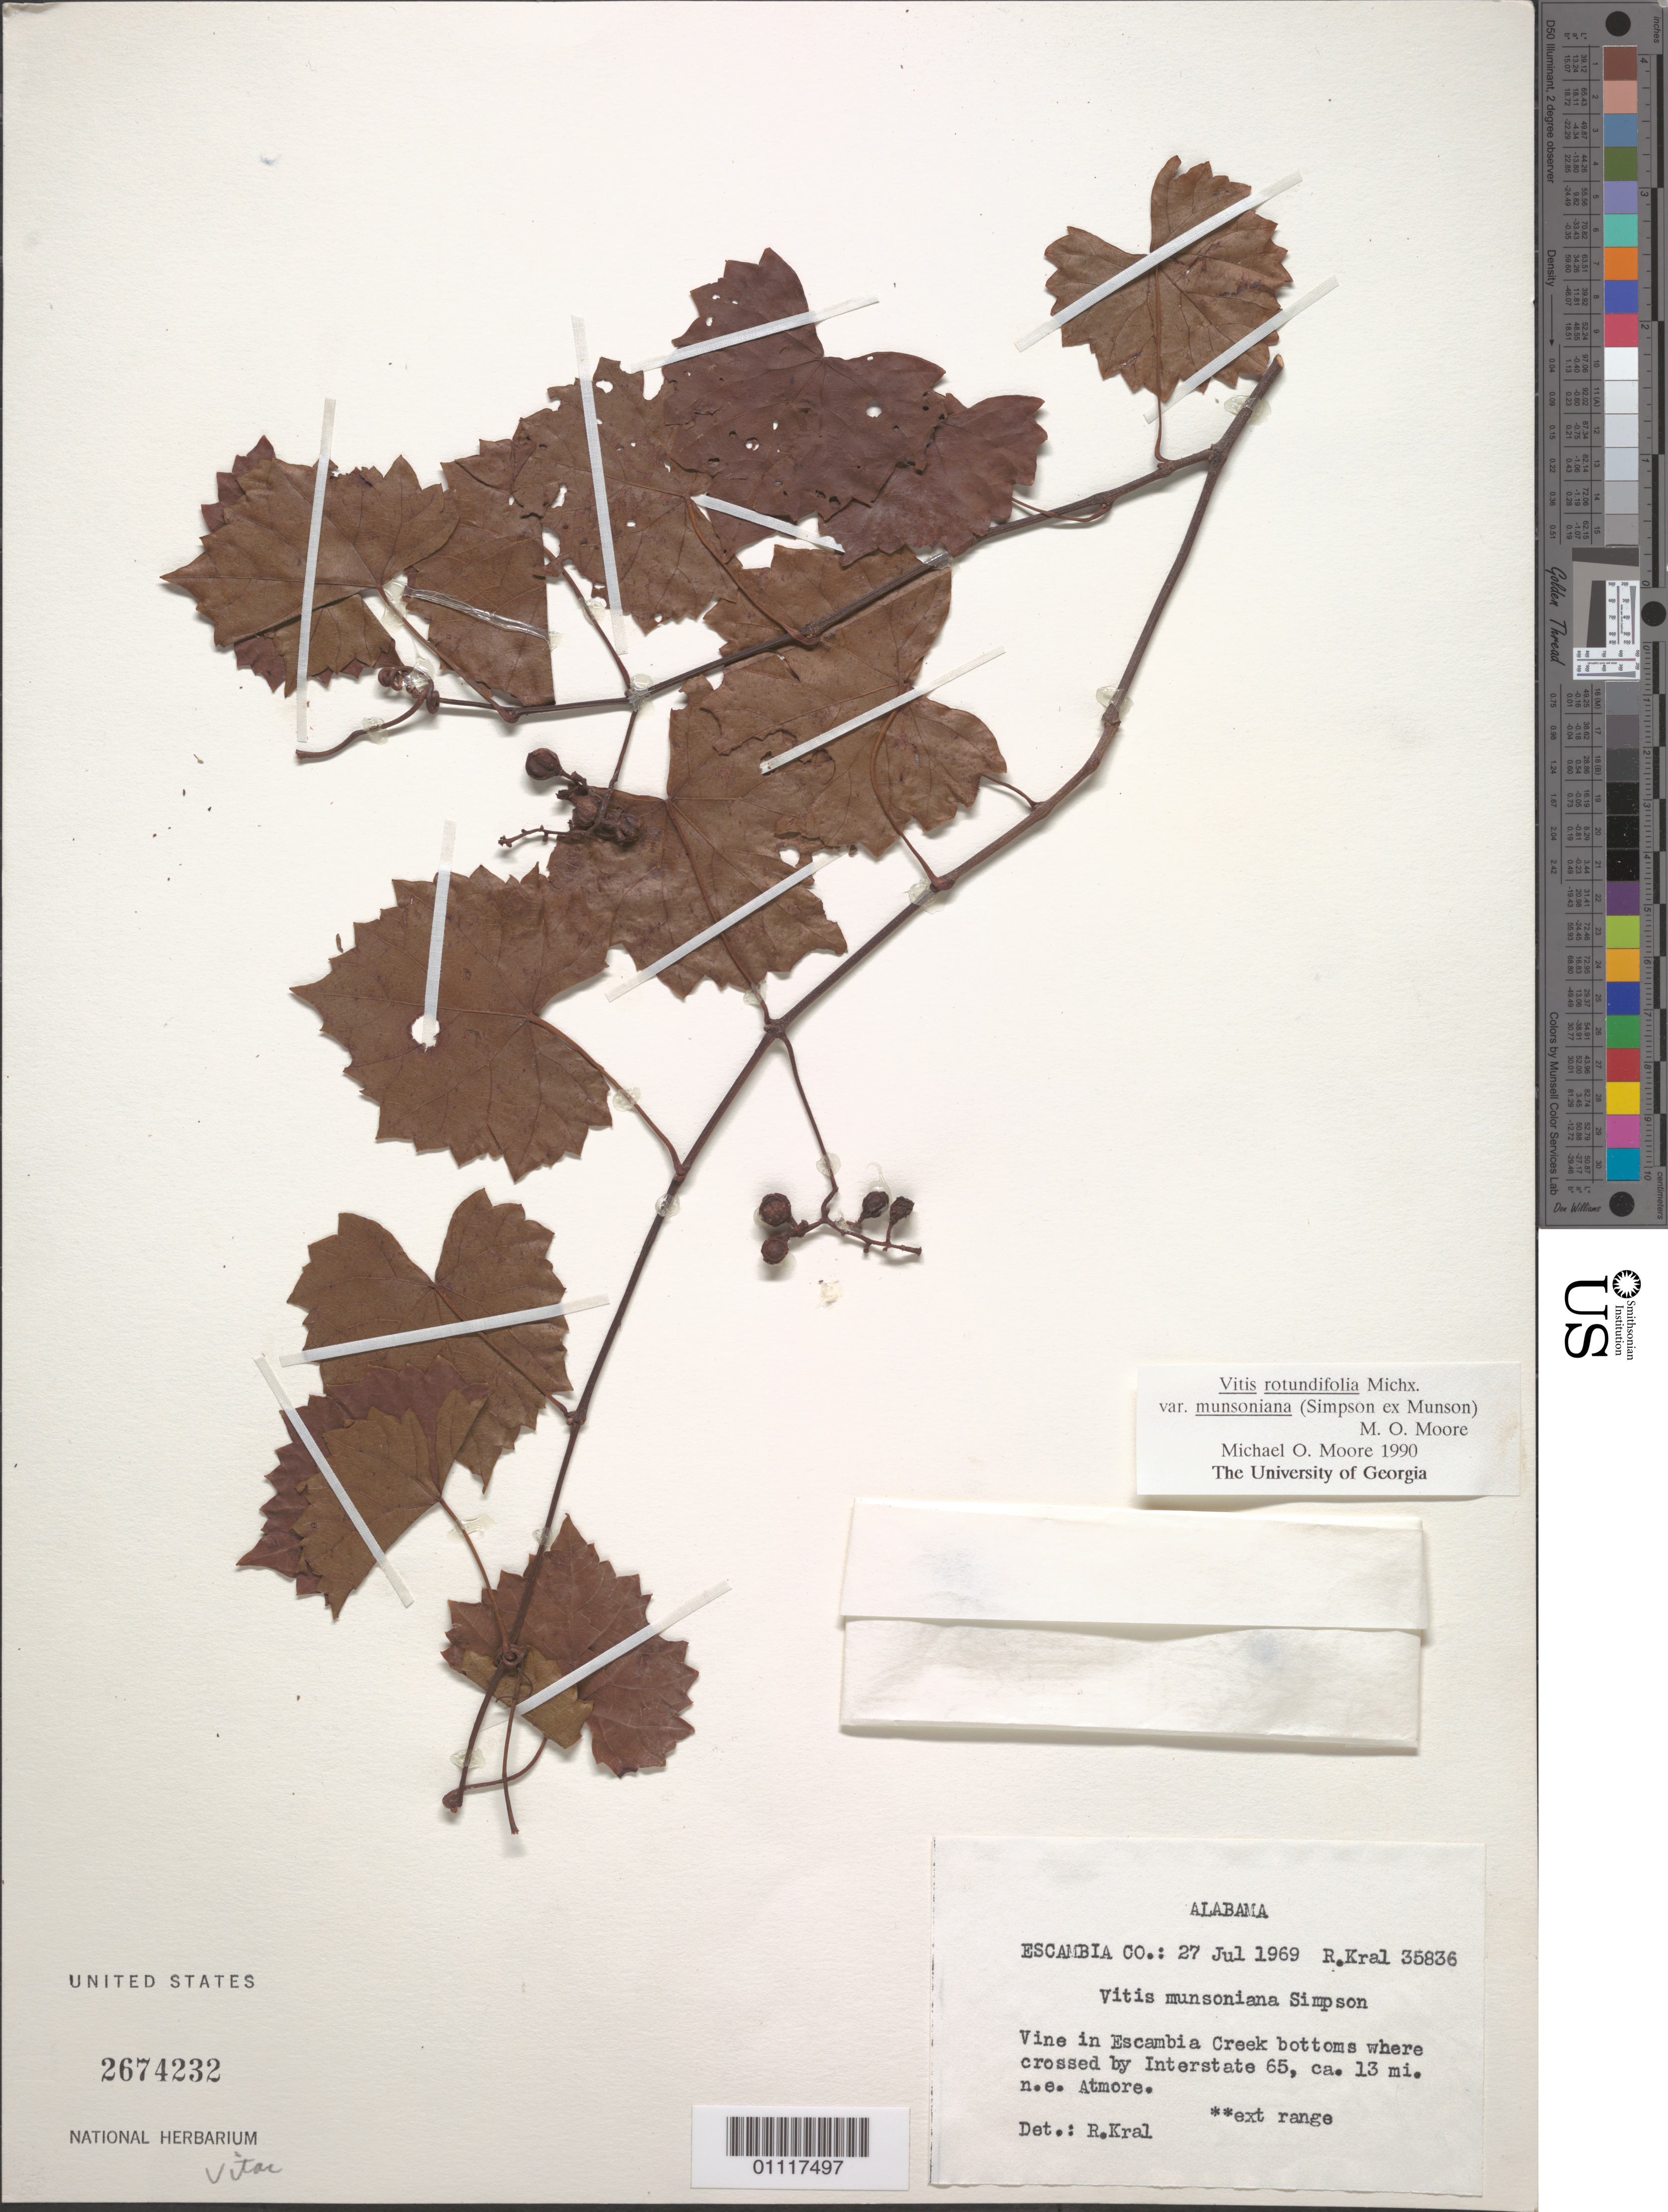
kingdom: Plantae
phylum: Tracheophyta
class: Magnoliopsida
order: Vitales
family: Vitaceae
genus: Vitis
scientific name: Vitis rotundifolia var. munsoniana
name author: (J.H. Simpson ex Munson) M.O. Moore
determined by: Kral, Robert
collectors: R. Kral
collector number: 35836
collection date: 1969-07-27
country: United States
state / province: Alabama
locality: Escambia Creek bottoms where crossed by Interstate 65, ca. 13 mi. n.e. Atmore.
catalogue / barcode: US 2674232